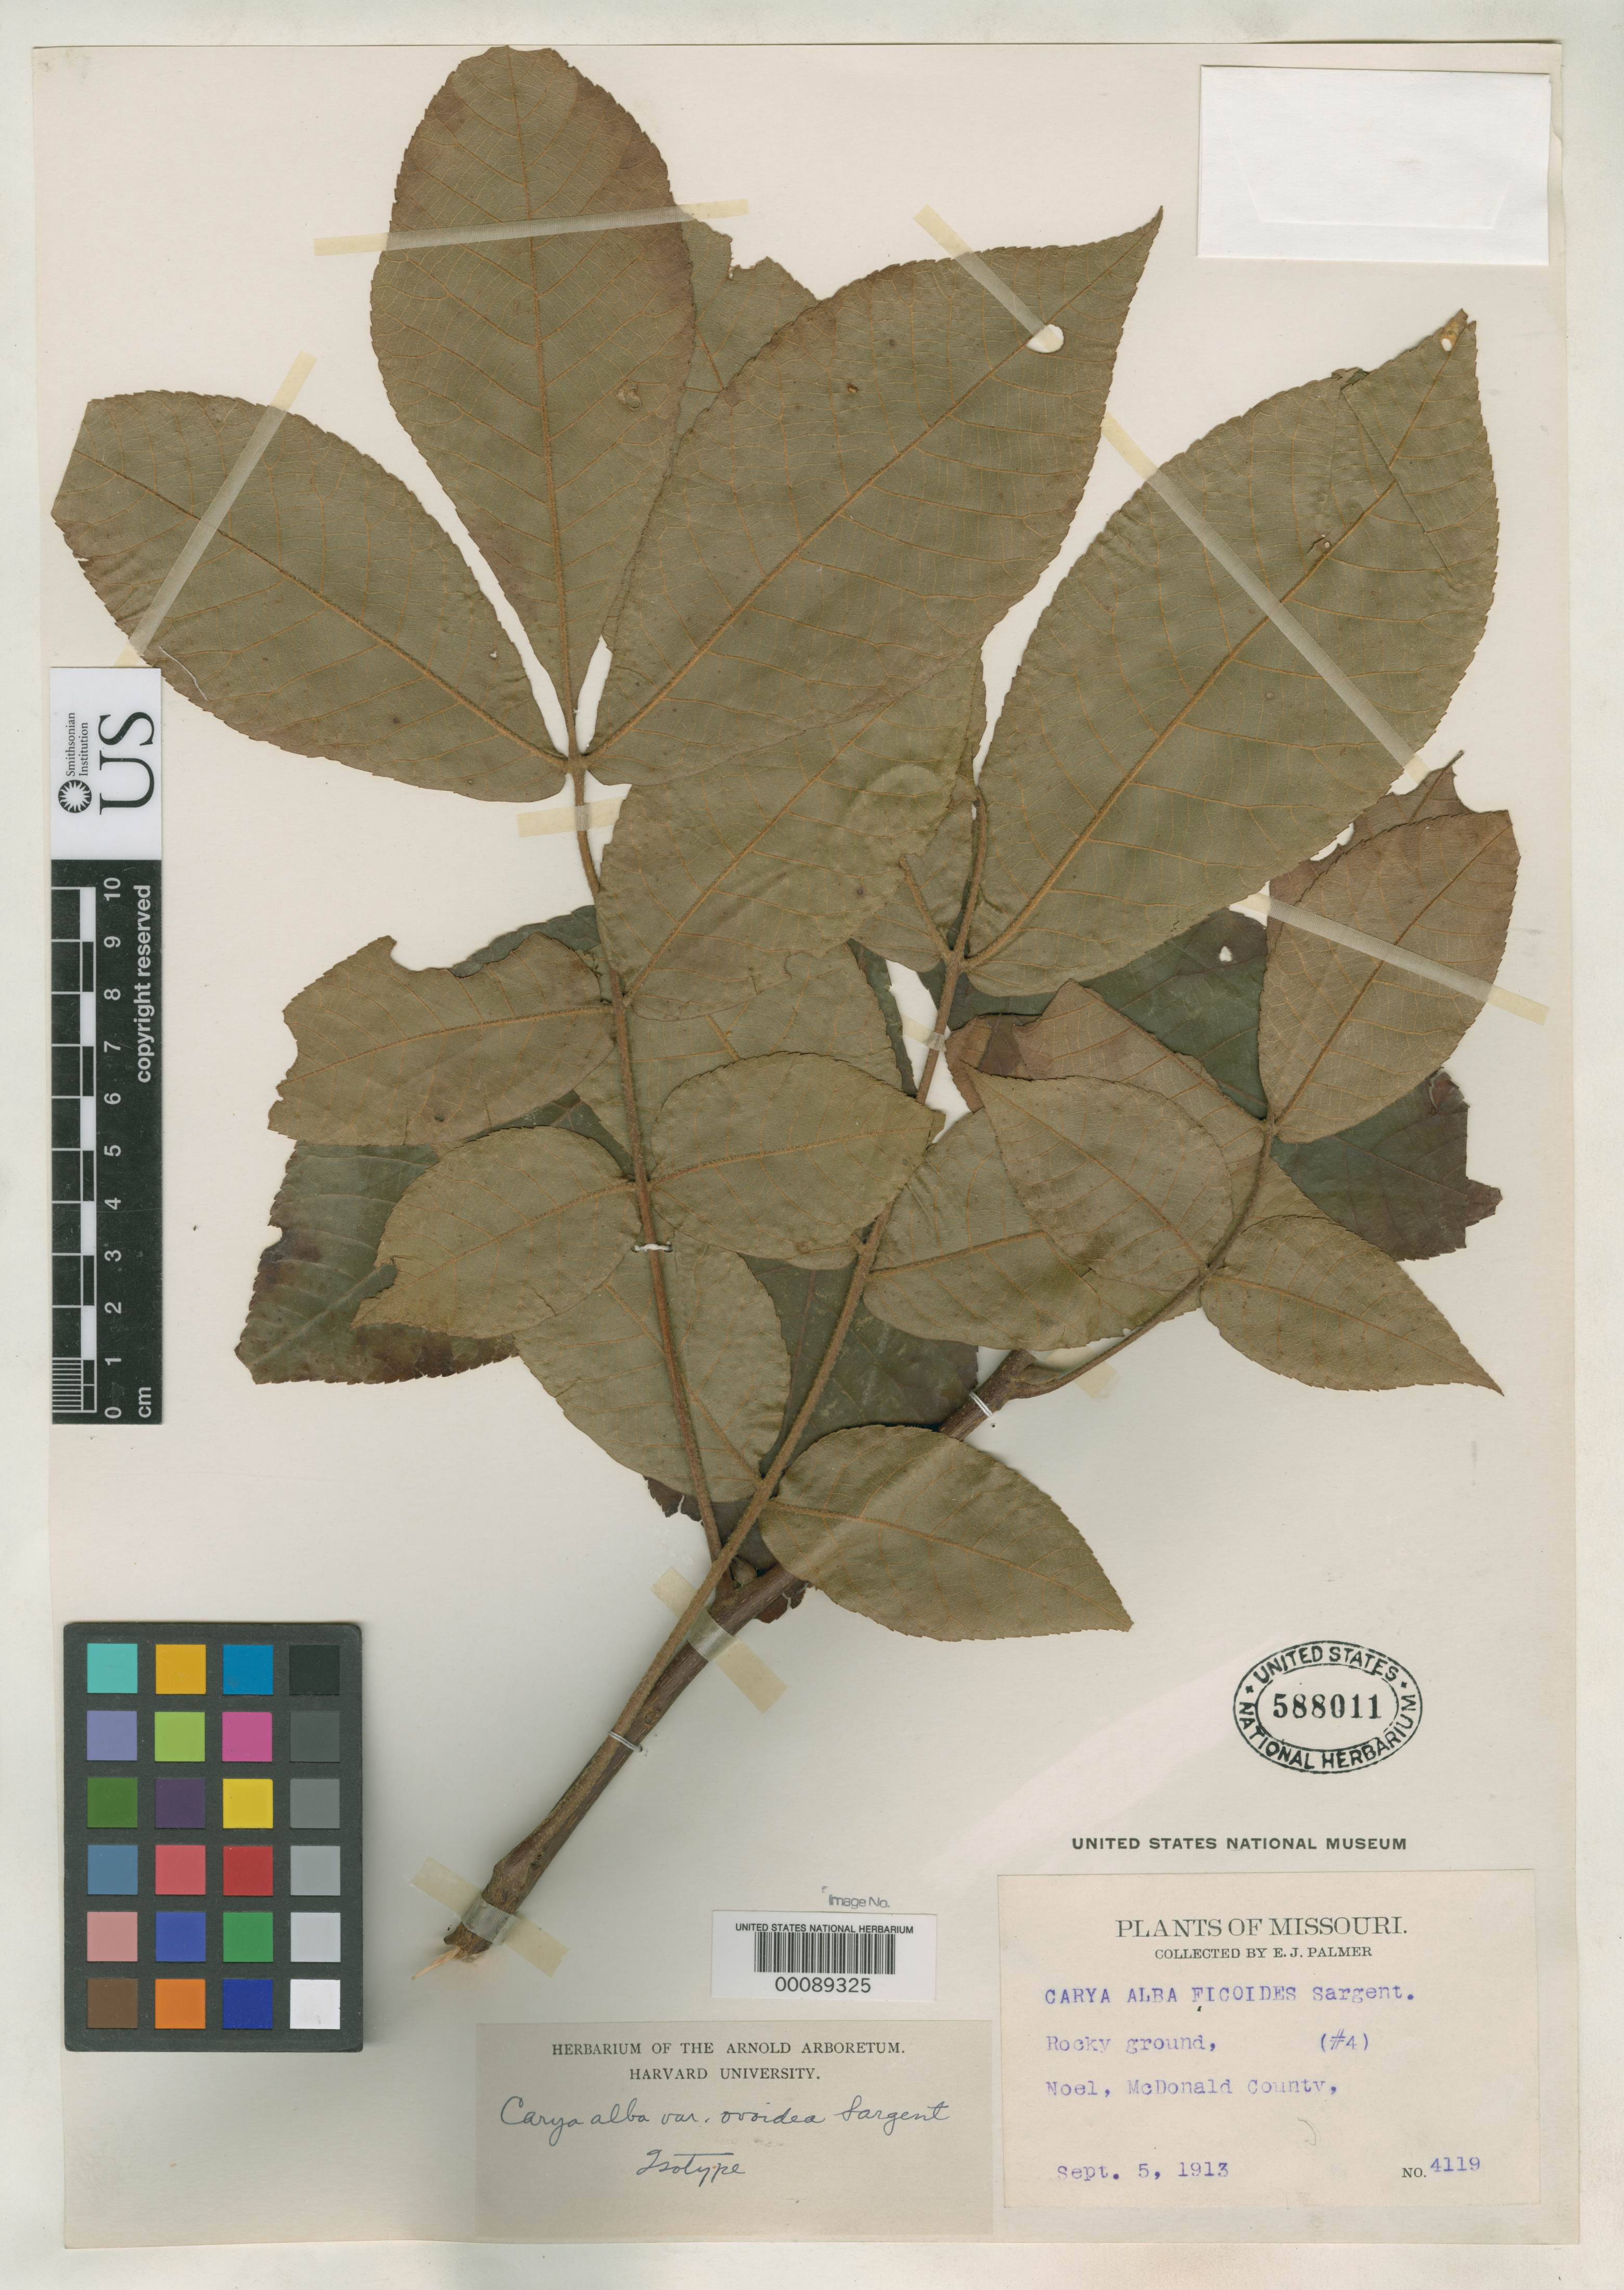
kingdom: Plantae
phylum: Tracheophyta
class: Magnoliopsida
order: Fagales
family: Juglandaceae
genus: Carya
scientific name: Carya alba var. ovoidea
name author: Sarg.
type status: Isotype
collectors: E. J. Palmer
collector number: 4119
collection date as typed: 05 Sep 1913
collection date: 1913-09-05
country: United States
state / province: Missouri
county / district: McDonald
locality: Noel.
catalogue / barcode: US 588011